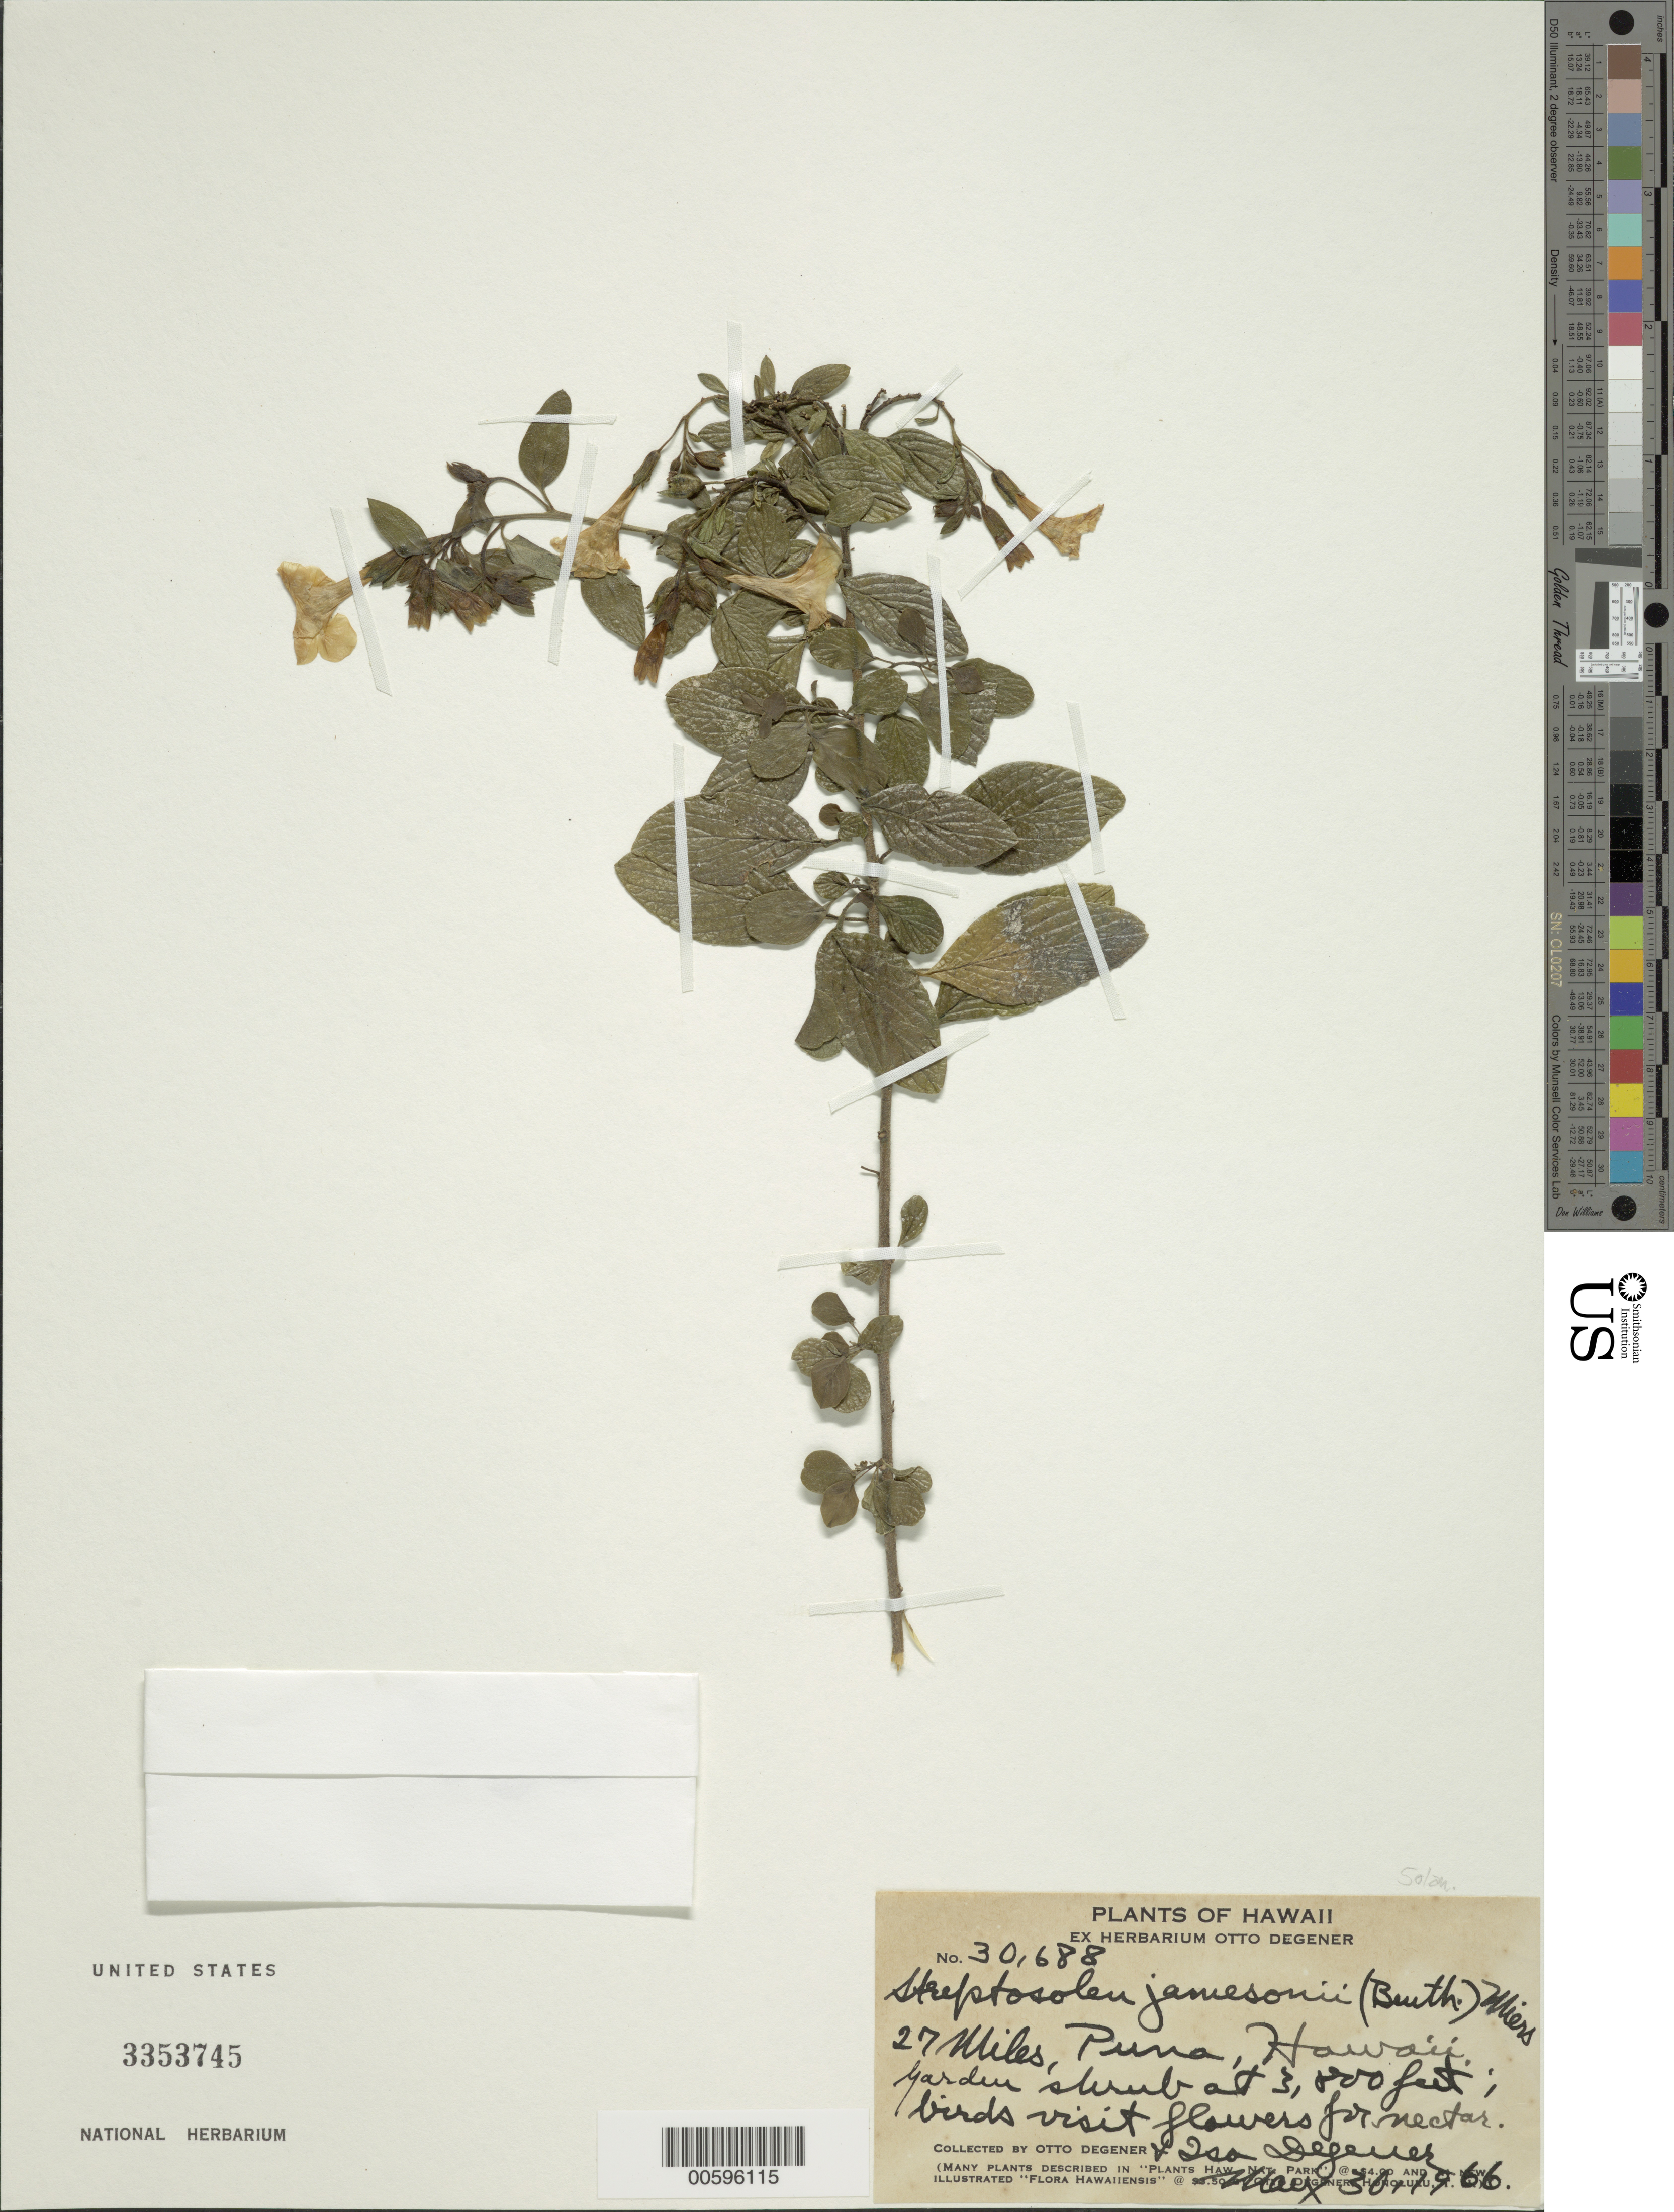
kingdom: Plantae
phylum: Tracheophyta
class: Magnoliopsida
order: Solanales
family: Solanaceae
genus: Streptosolen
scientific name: Streptosolen jamesonii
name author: (Benth.) Miers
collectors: O. Degener & I. Degener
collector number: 30688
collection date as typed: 30 May 1966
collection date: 1966-05-30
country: United States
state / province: Hawaii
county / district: Hawaii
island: Hawaii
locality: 27 Miles, Puna.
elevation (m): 1158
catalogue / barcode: US 3353745